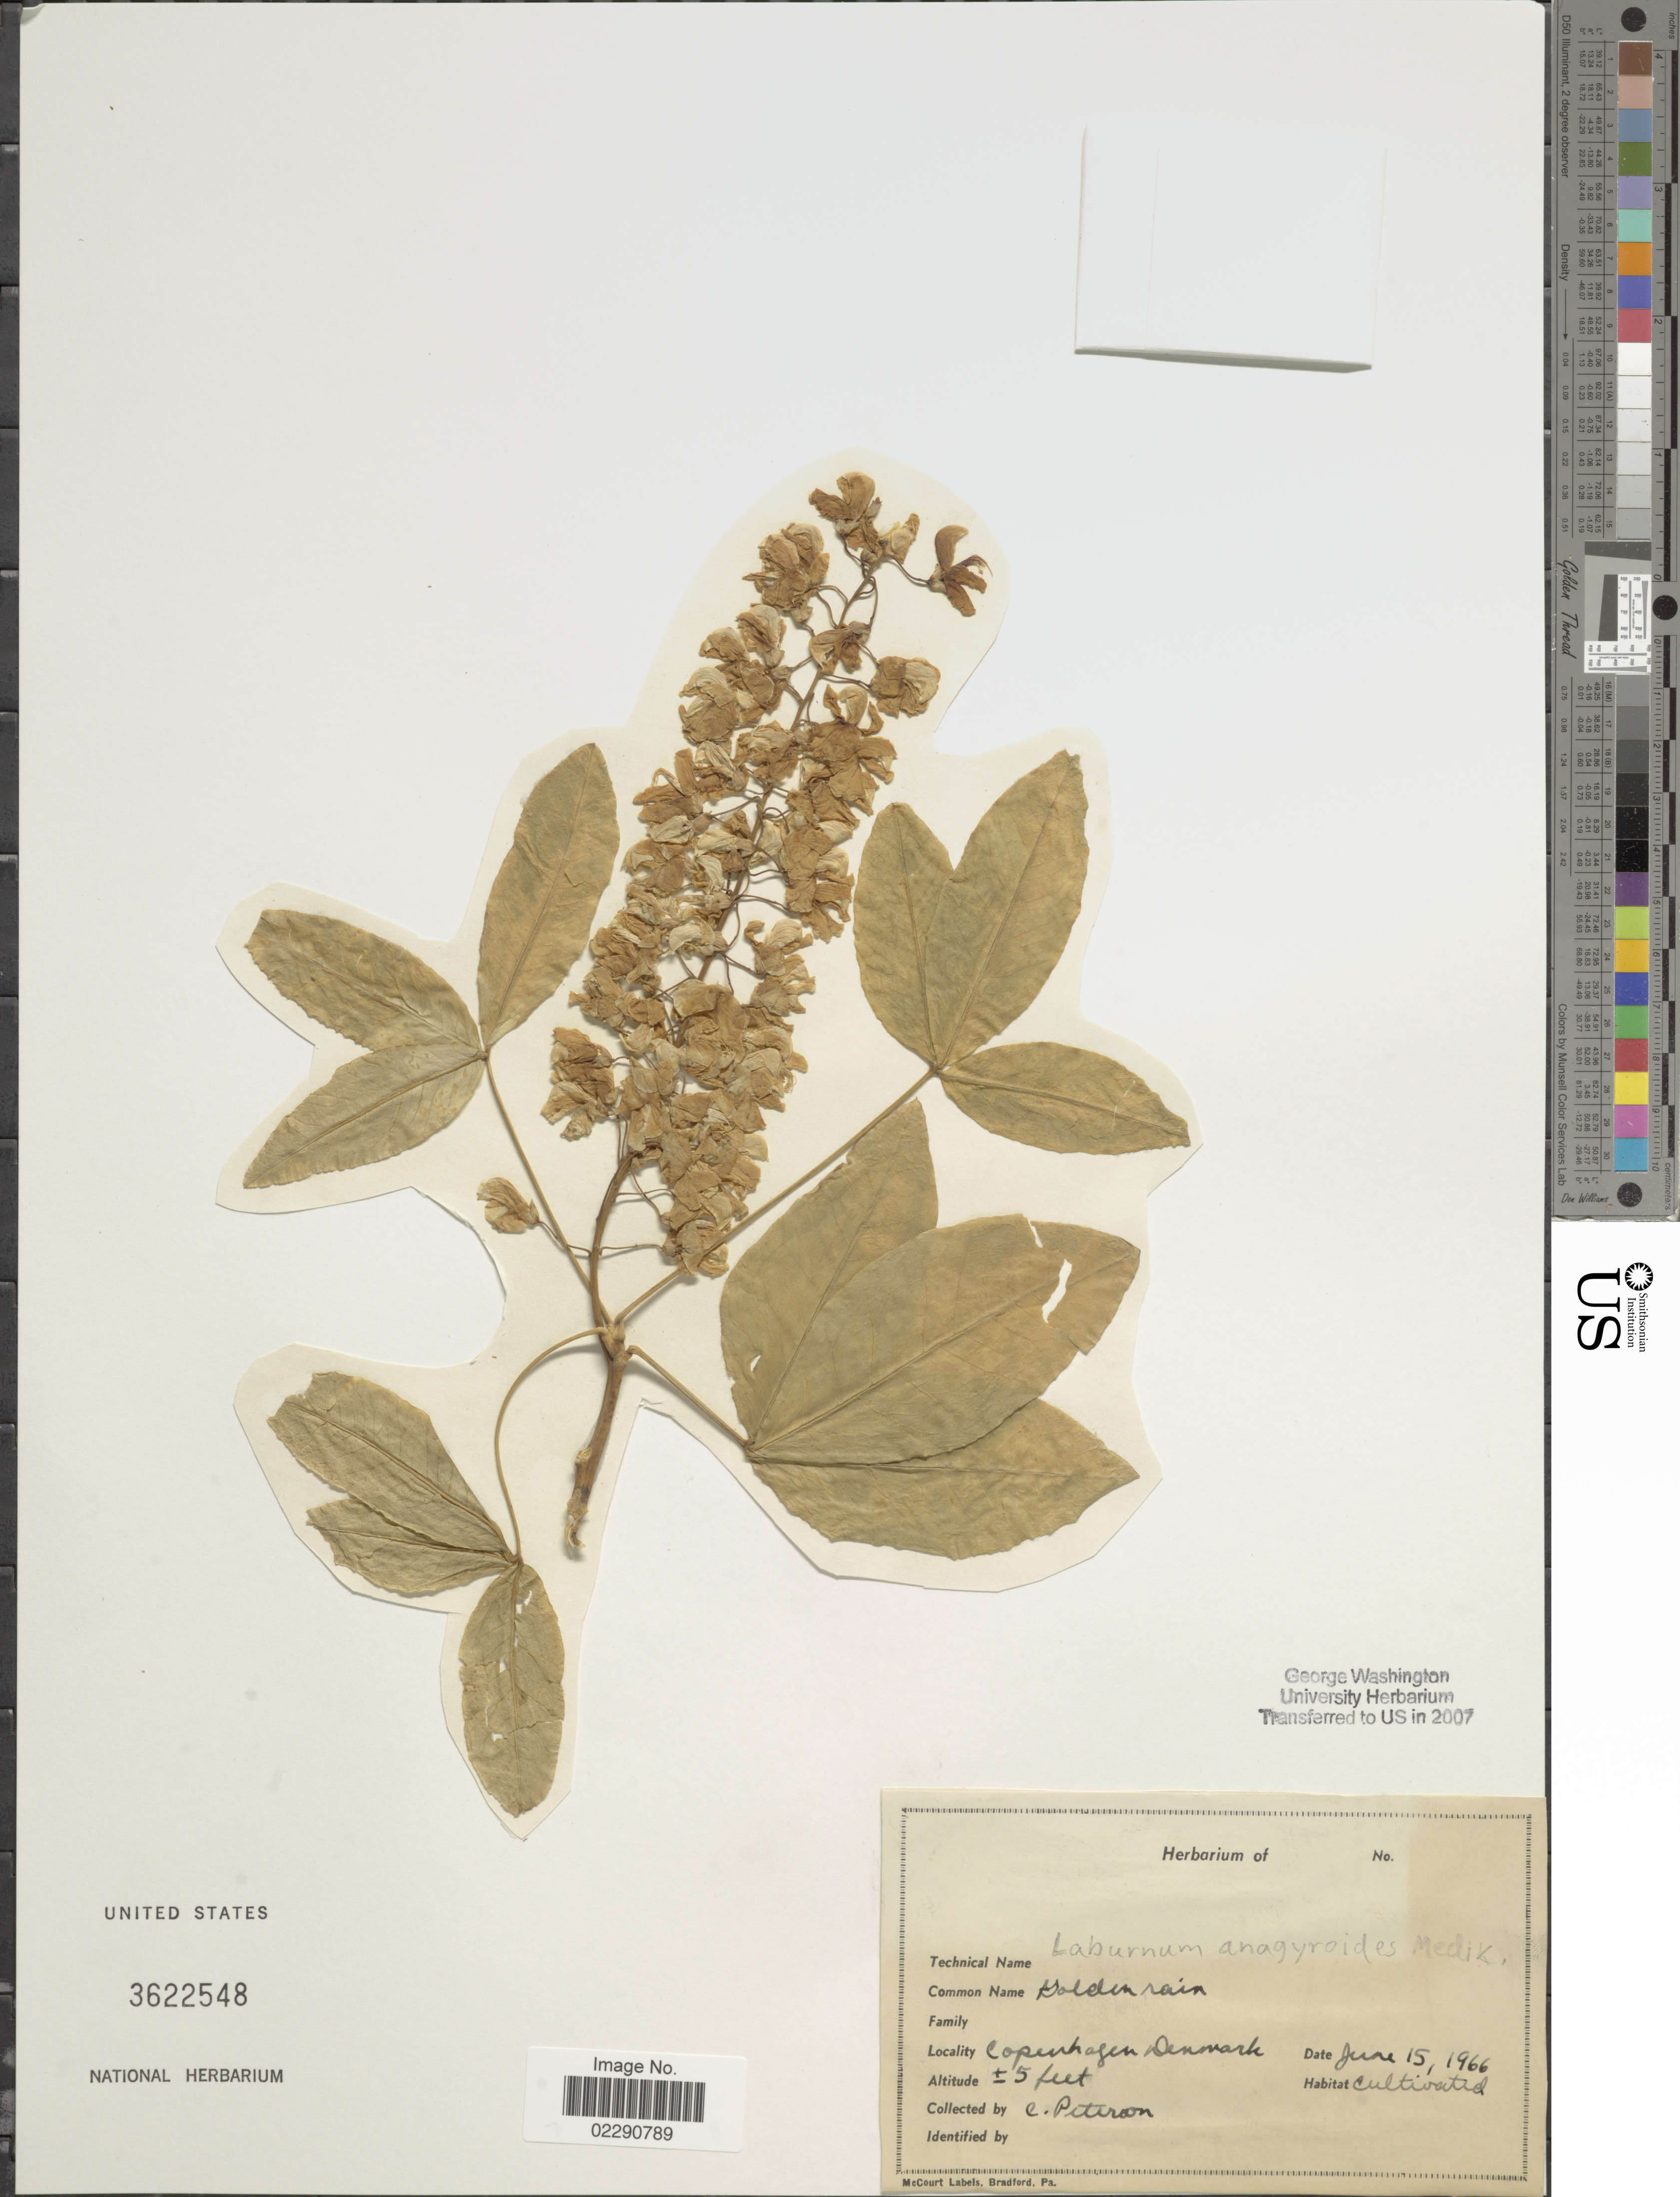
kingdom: Plantae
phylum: Tracheophyta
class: Magnoliopsida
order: Fabales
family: Fabaceae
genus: Laburnum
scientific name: Laburnum anagyroides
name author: Medik.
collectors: C. Peterson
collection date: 1966-06-15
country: Denmark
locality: Copenhagen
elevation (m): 2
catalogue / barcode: US 3622548